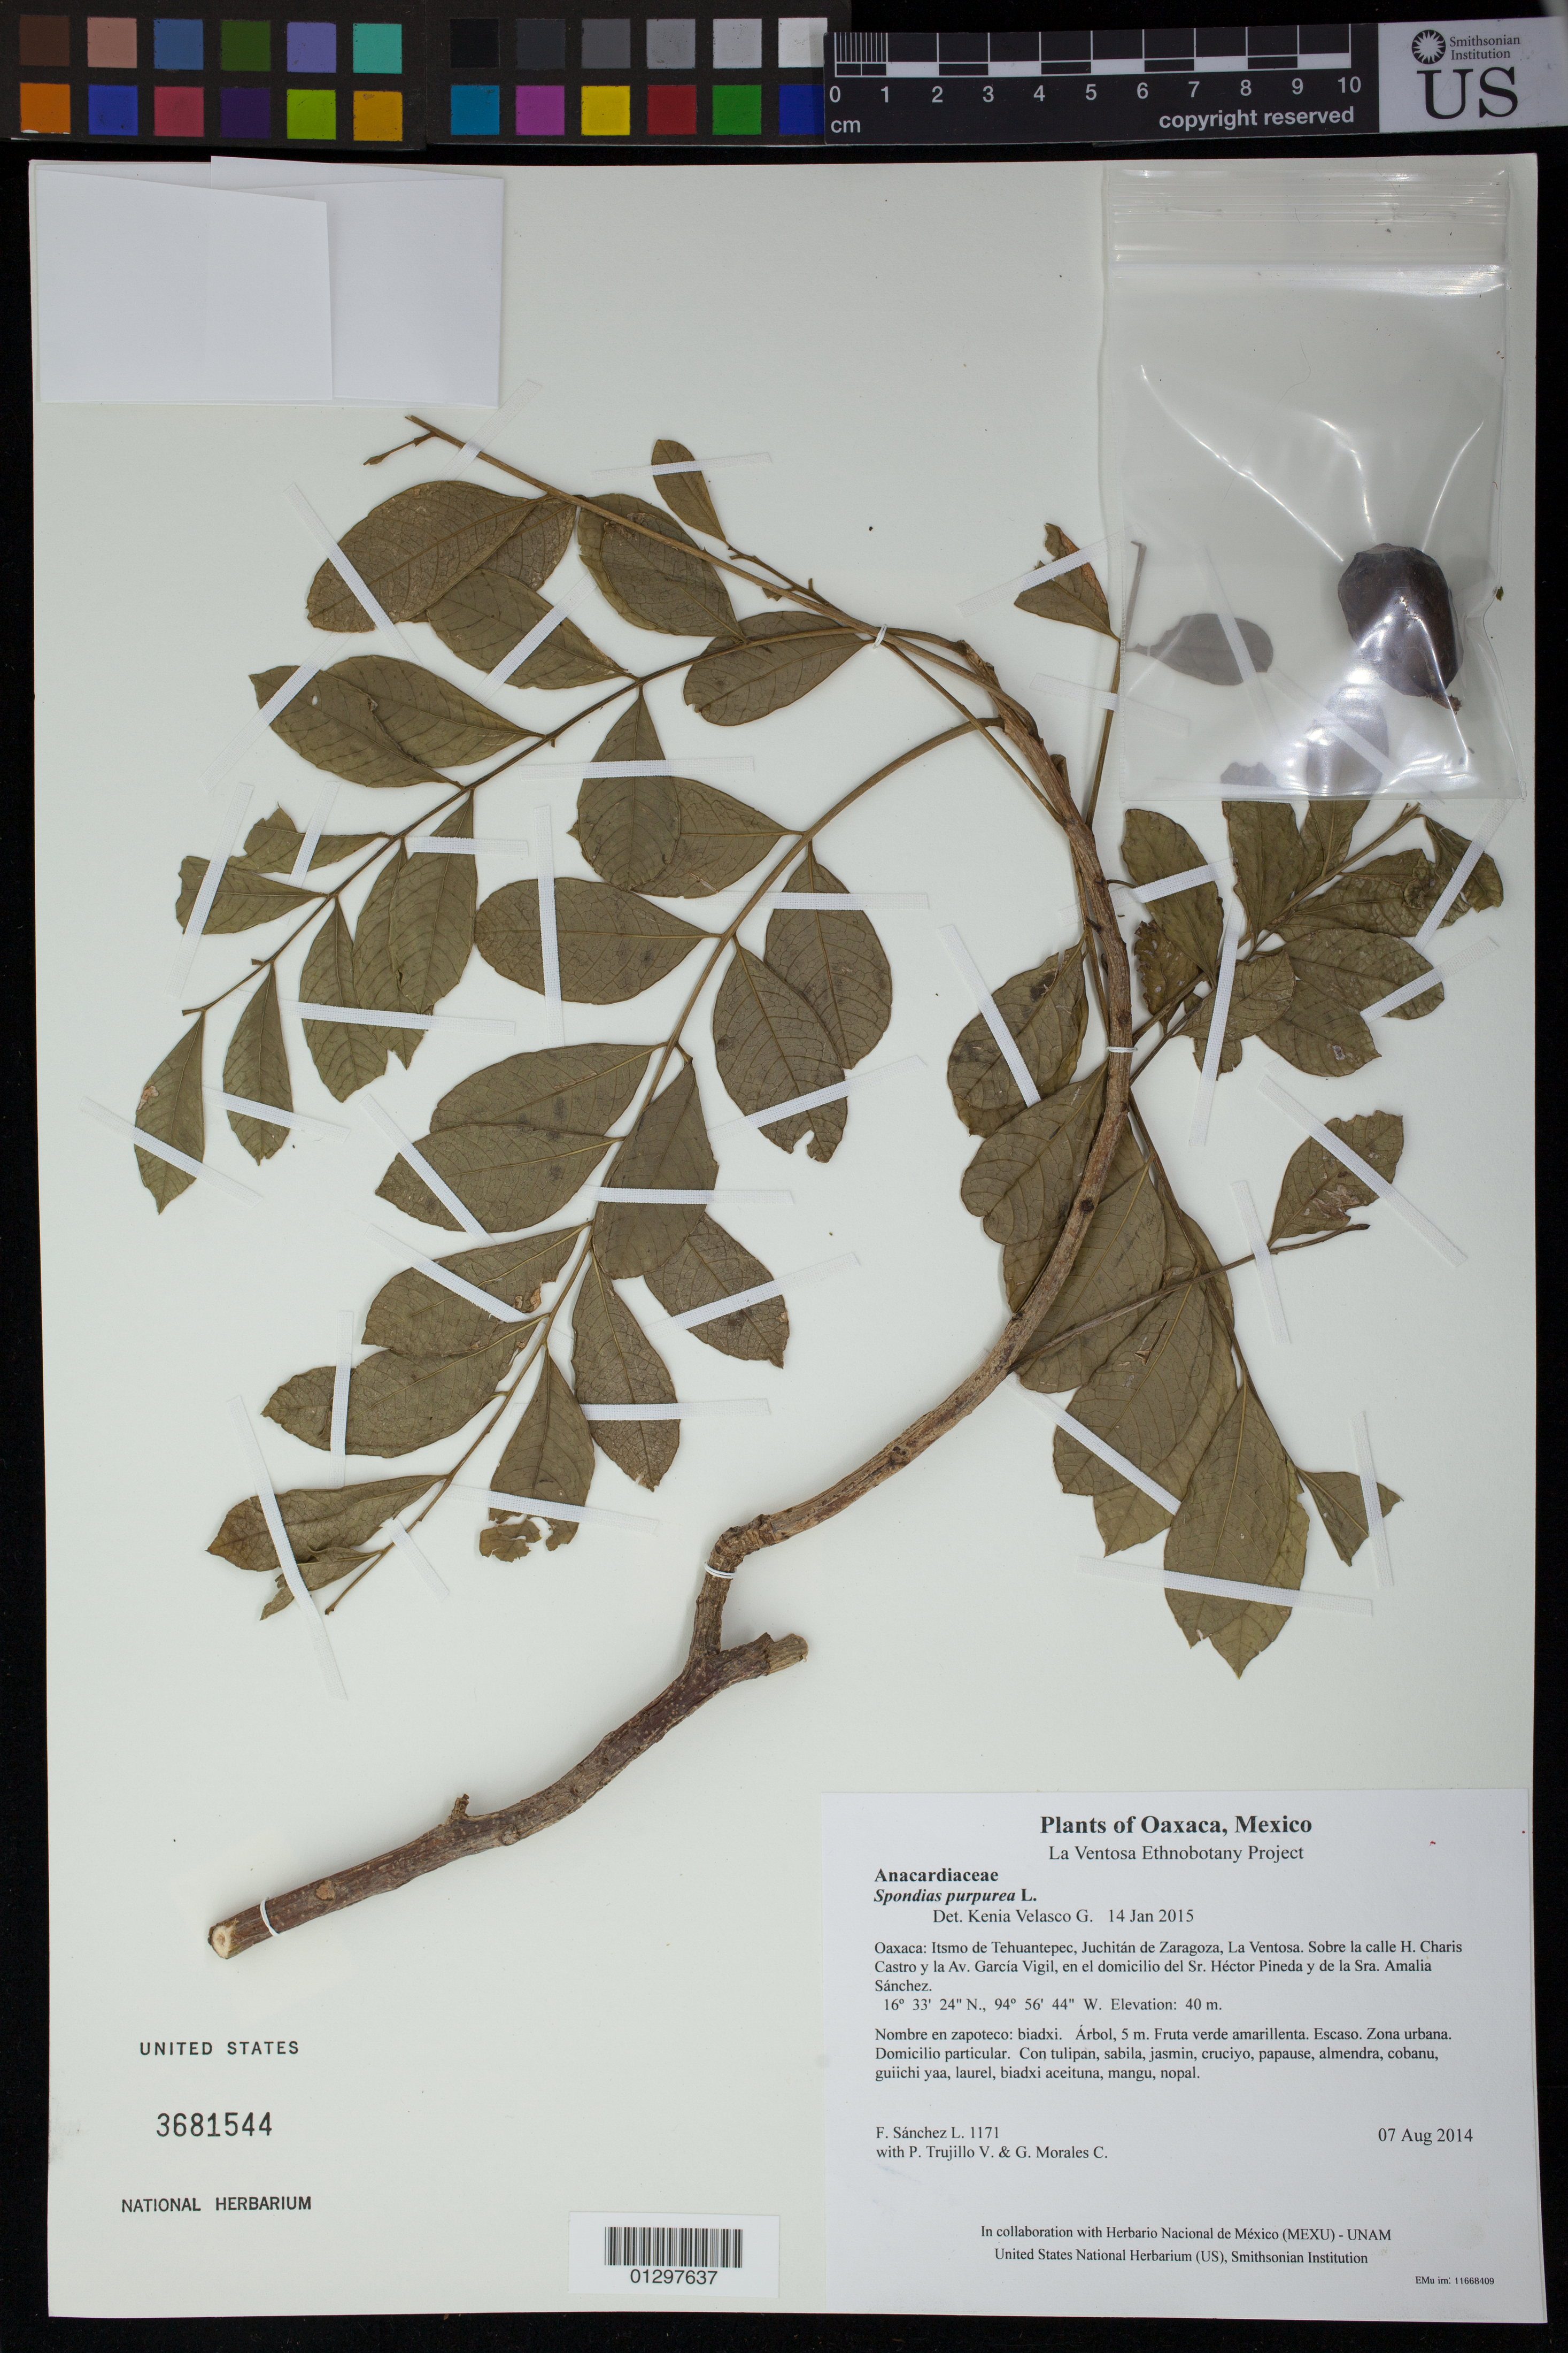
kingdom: Plantae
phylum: Tracheophyta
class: Magnoliopsida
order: Sapindales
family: Anacardiaceae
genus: Spondias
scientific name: Spondias purpurea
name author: L.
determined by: Mitchell, John D.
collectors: F. Sánchez L., P. Trujillo V. & G. Morales C.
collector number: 1171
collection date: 2014-08-07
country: Mexico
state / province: Oaxaca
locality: Itsmo de Tehuantepec, Juchitán de Zaragoza, La Ventosa. Sobre la calle H. Charis Castro y la Av. García Vigil, en el domicilio del Sr. Héctor Pineda y de la Sra. Amalia Sánchez.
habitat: Zona urbana. Domicilio particular.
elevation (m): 40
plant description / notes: MEXU, US; Yaga. 5 m. Cuaananaxhi naga' naguchi ga. Huaxie'.; ciruelo de tuxtla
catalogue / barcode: US 3681544